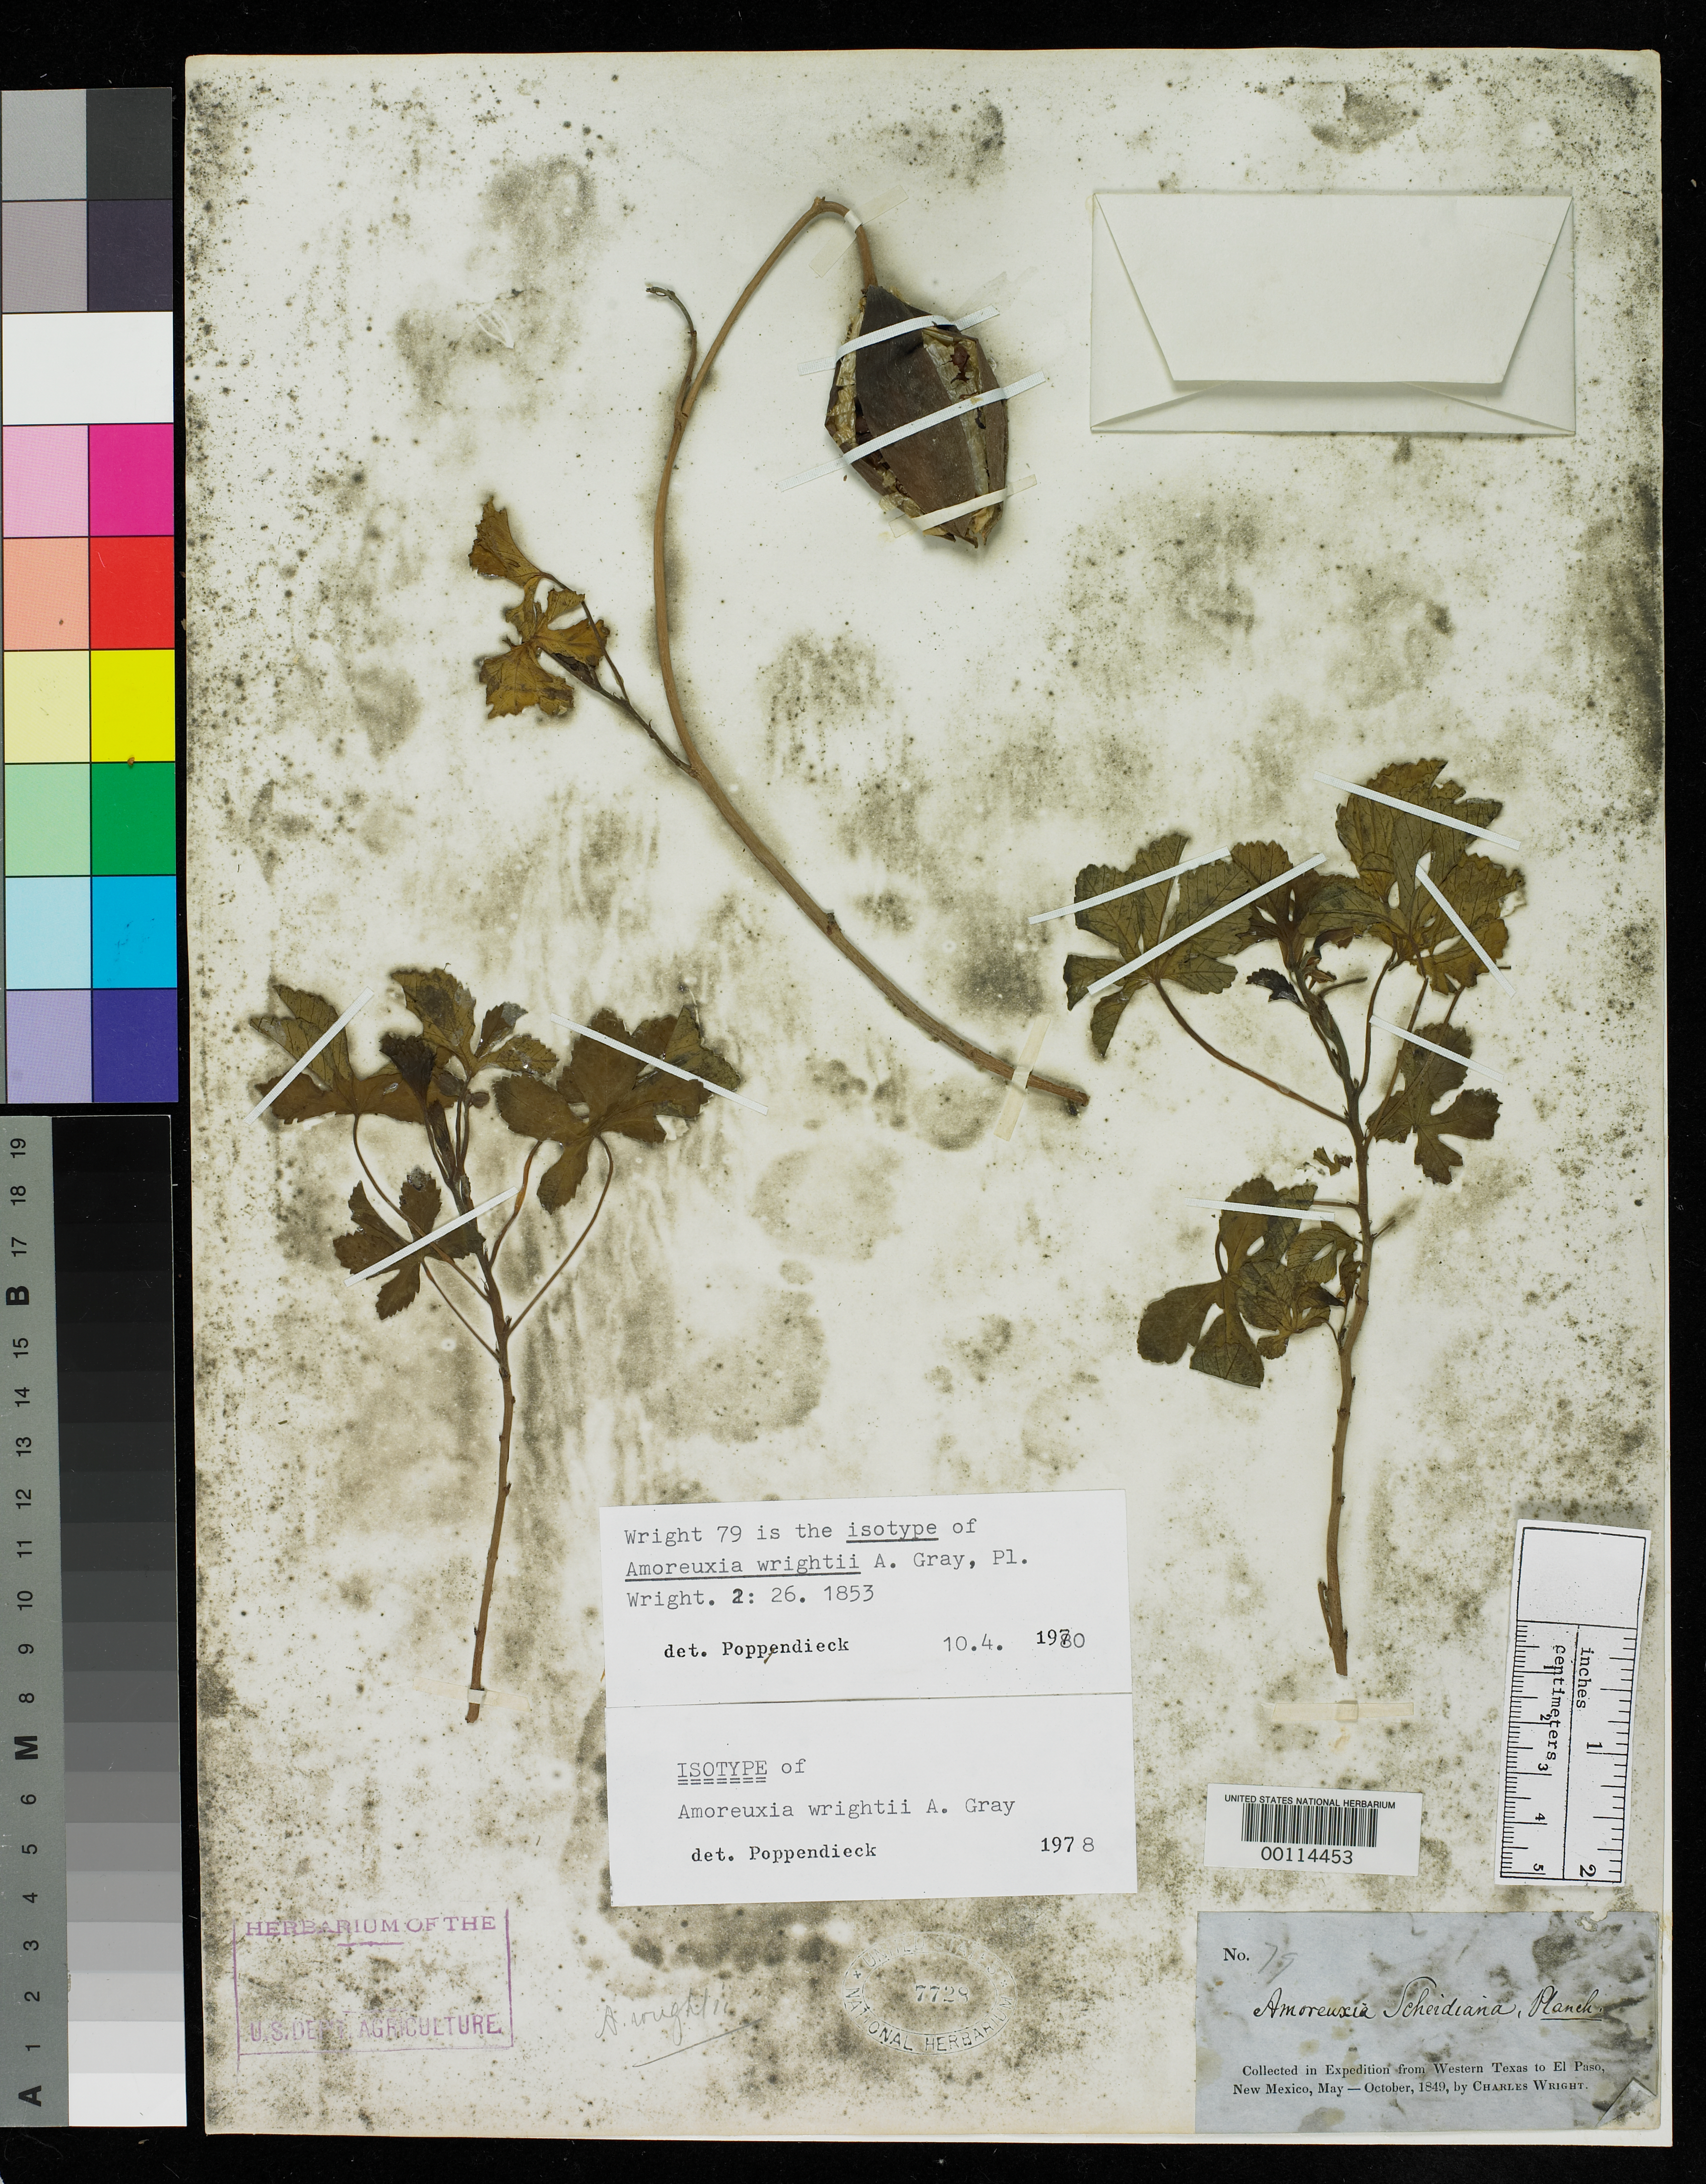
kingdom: Plantae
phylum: Tracheophyta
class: Magnoliopsida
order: Malvales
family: Cochlospermaceae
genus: Amoreuxia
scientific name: Amoreuxia wrightii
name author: A. Gray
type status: Isotype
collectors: C. Wright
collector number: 79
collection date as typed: May 1849 to -- Oct 1849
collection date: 1849-05/1849-10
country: United States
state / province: New Mexico / Texas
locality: Near San Pedro River.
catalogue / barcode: US 7728